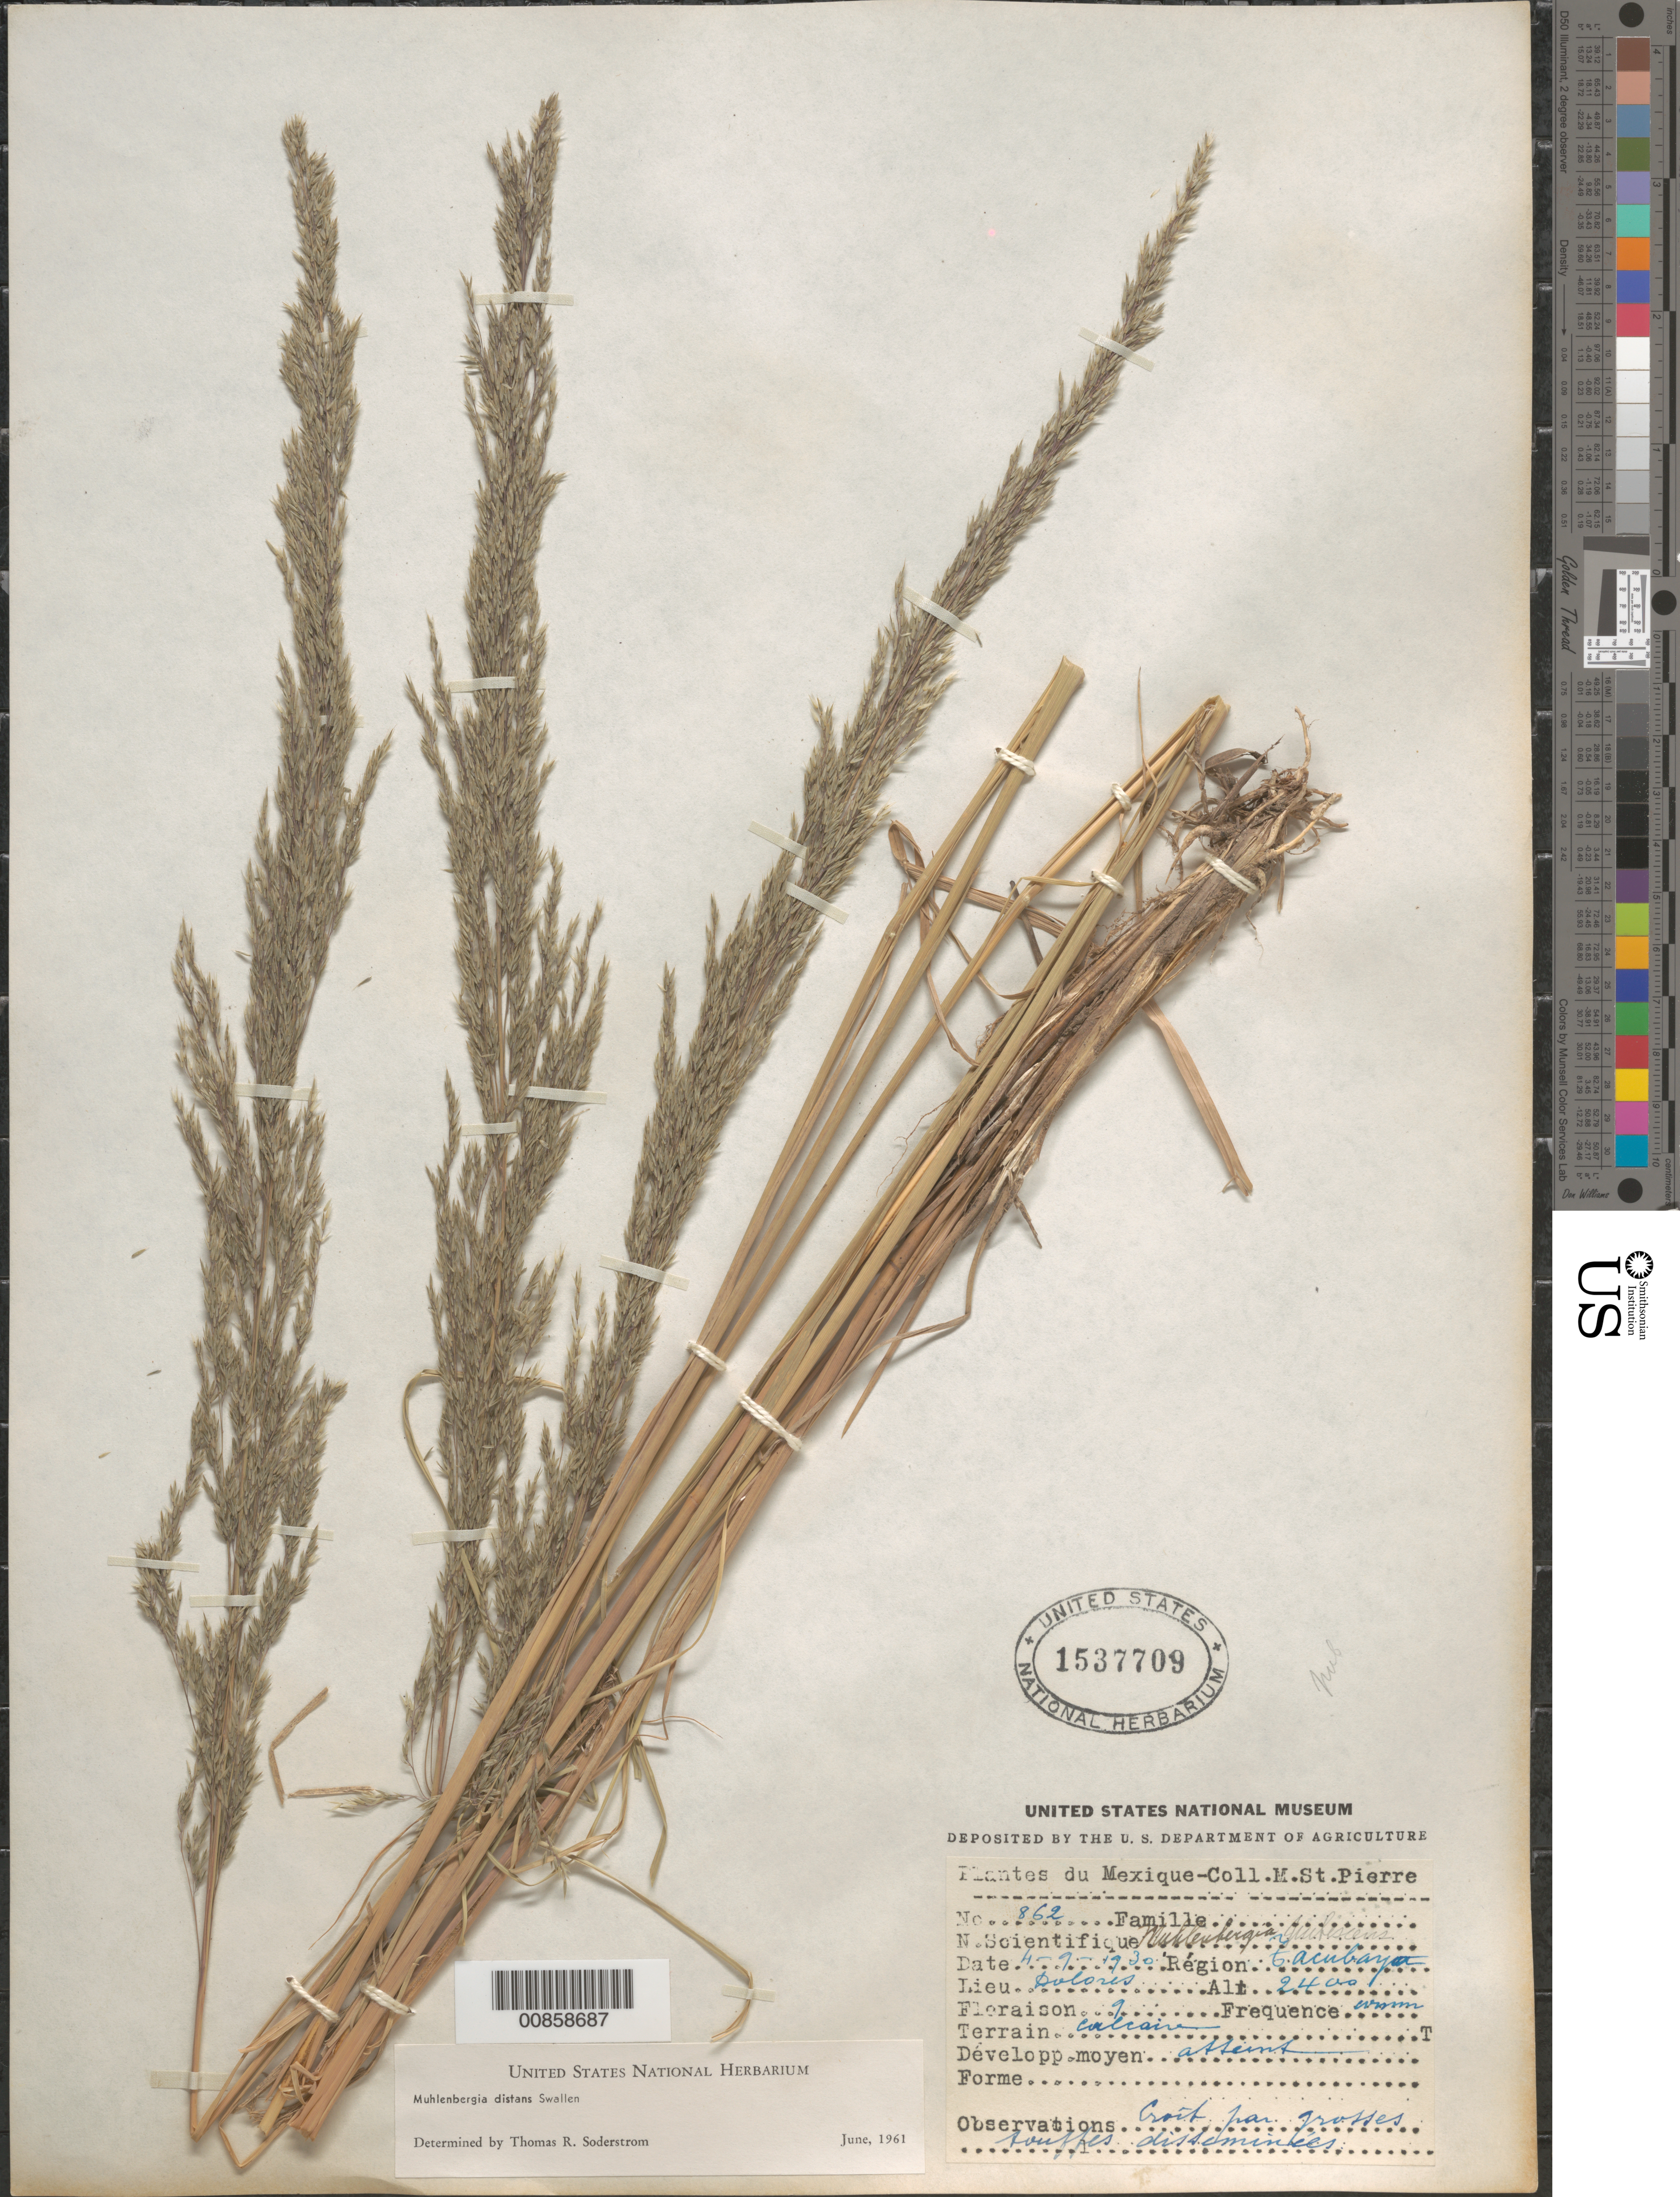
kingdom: Plantae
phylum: Tracheophyta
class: Liliopsida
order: Poales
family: Poaceae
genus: Muhlenbergia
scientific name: Muhlenbergia distans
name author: Swallen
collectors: M. St. Pierre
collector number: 862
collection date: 1930-09-04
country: Mexico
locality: Région Tacubaya. Dolores.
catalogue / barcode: US 1537709